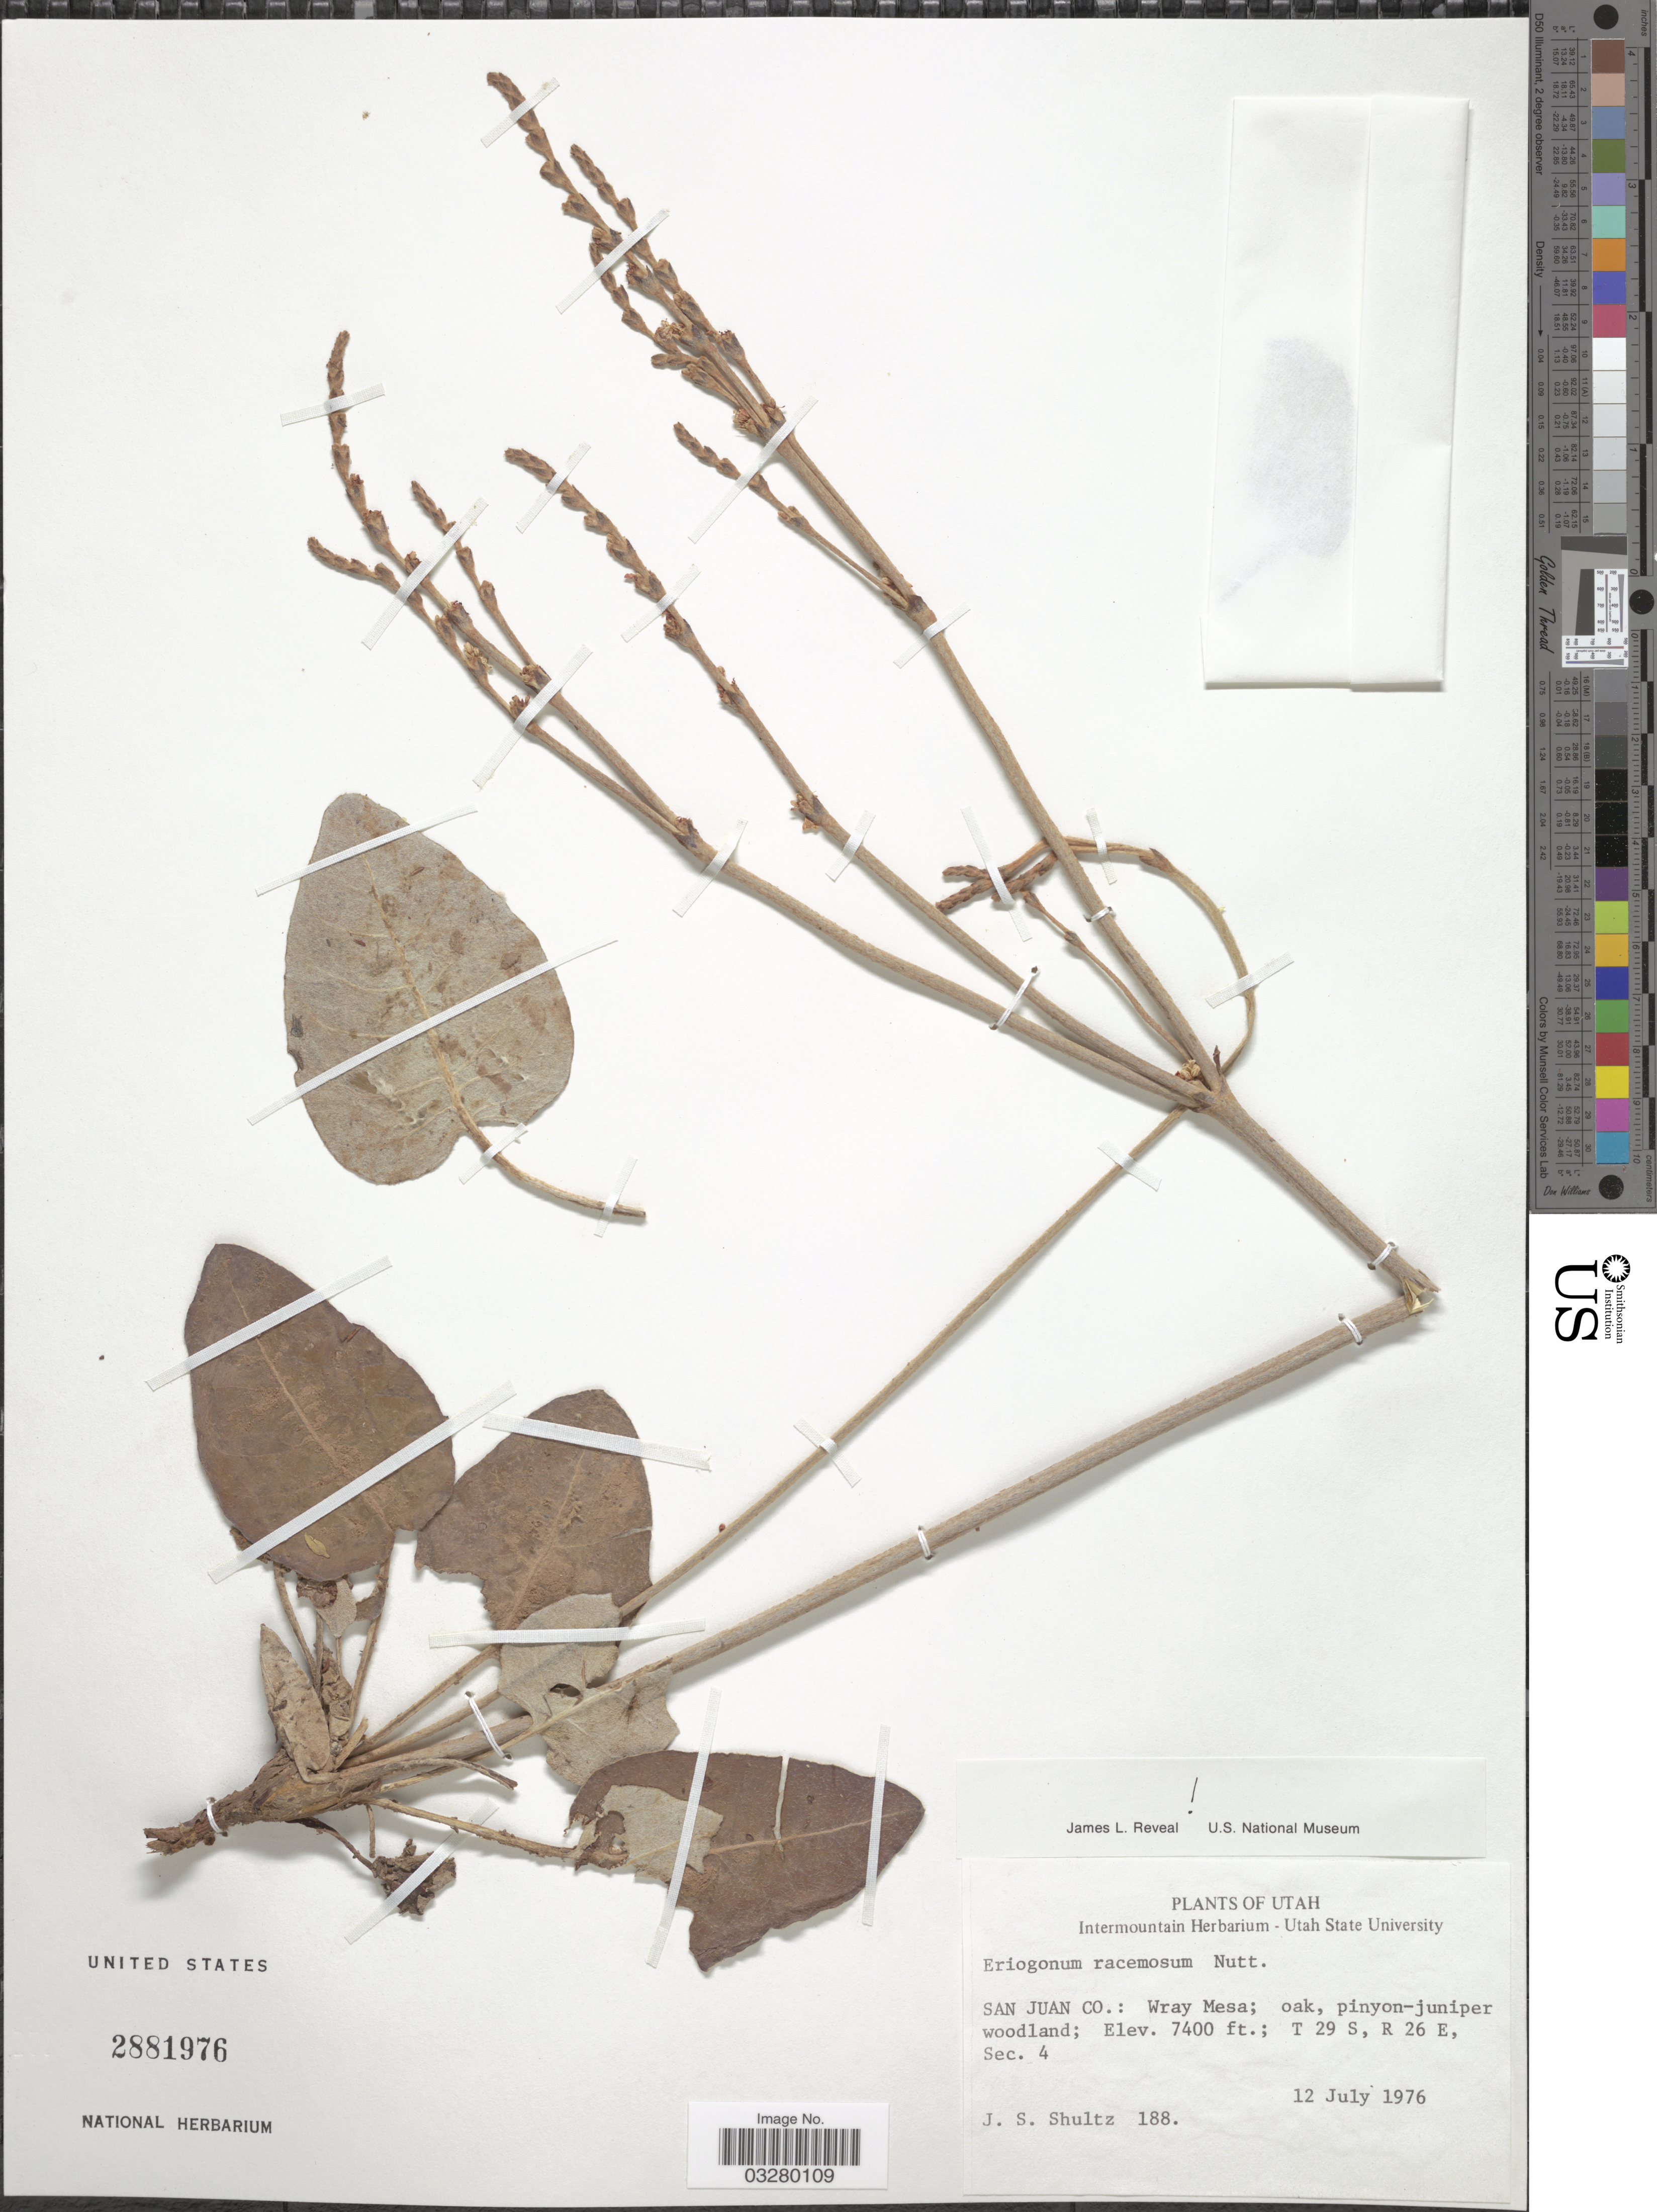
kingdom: Plantae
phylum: Tracheophyta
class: Magnoliopsida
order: Caryophyllales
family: Polygonaceae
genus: Eriogonum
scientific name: Eriogonum racemosum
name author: Nutt.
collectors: J. Shultz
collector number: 188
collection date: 1976-07-12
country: United States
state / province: Utah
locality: San Juan Co.: Wray Mesa. T 29 S, R 26 E, Sec. 4.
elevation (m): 2256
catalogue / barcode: US 2881976